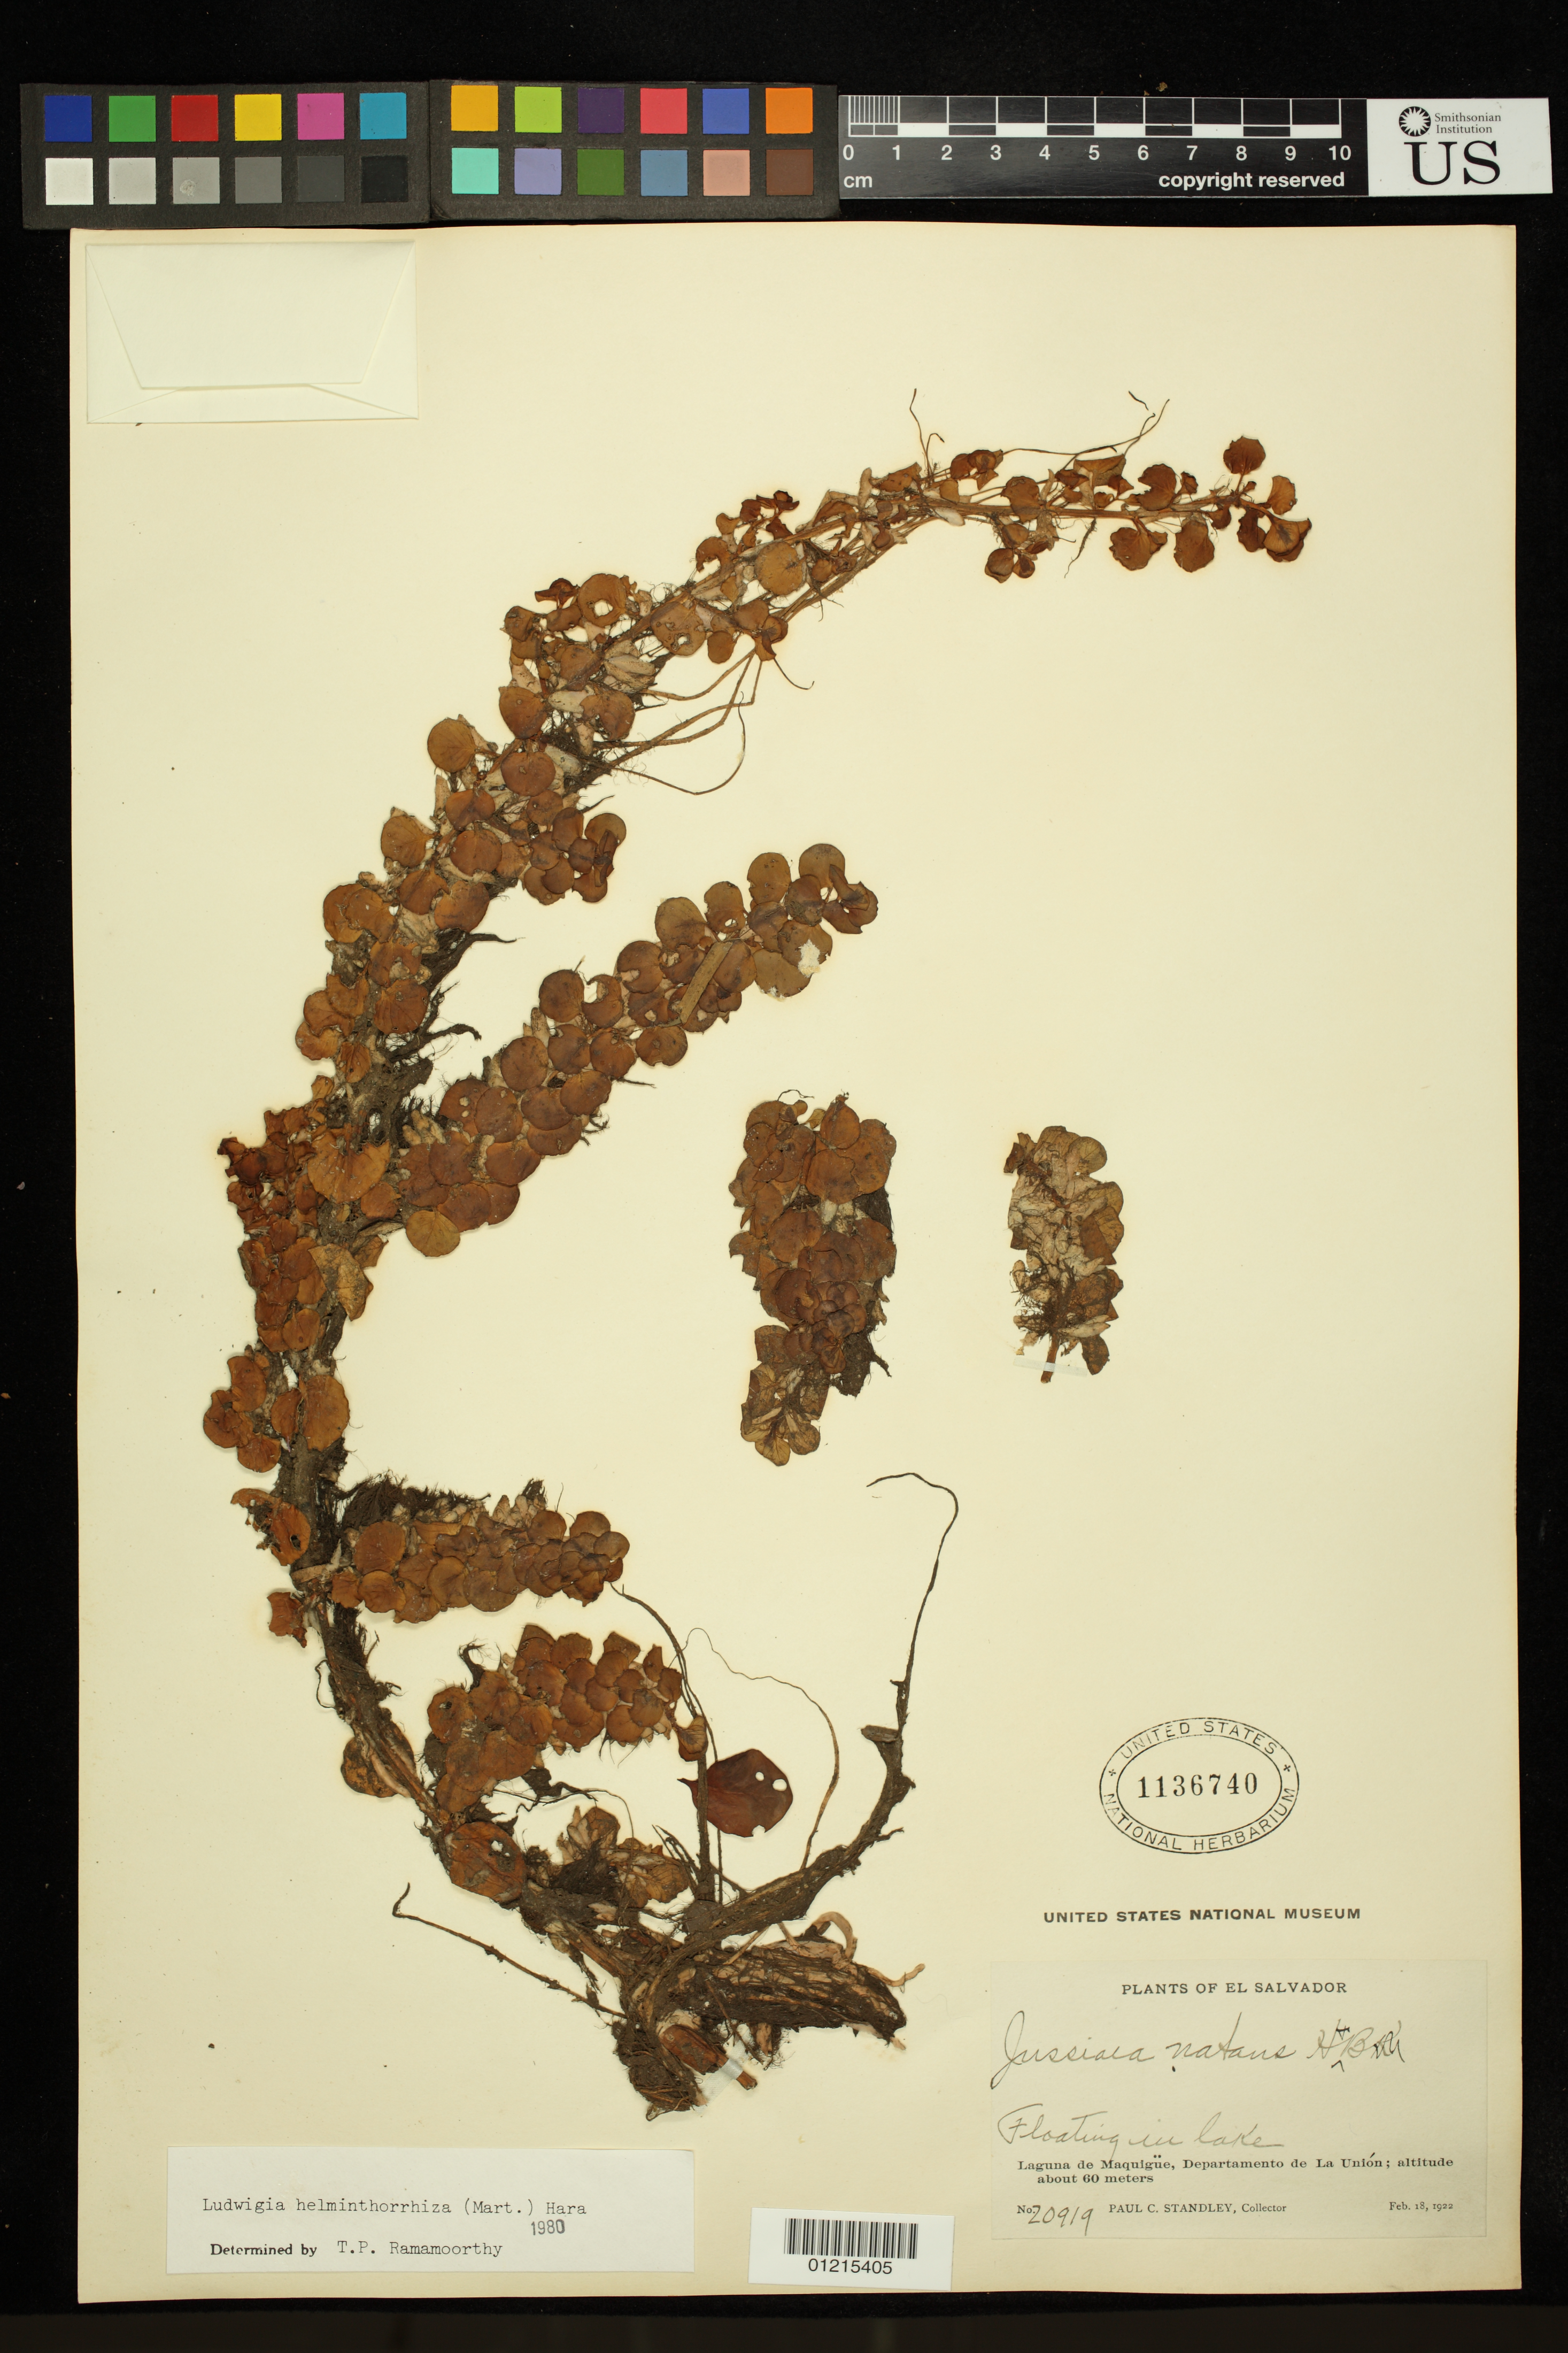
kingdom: Plantae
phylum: Tracheophyta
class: Magnoliopsida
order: Myrtales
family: Onagraceae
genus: Ludwigia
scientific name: Ludwigia helminthorrhiza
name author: (Mart.) H. Hara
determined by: Ramamoorthy, T. P.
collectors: P. C. Standley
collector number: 20919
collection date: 1922-02-18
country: El Salvador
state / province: La Unión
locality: Laguna de Maquigüe.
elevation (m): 60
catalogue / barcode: US 1136740